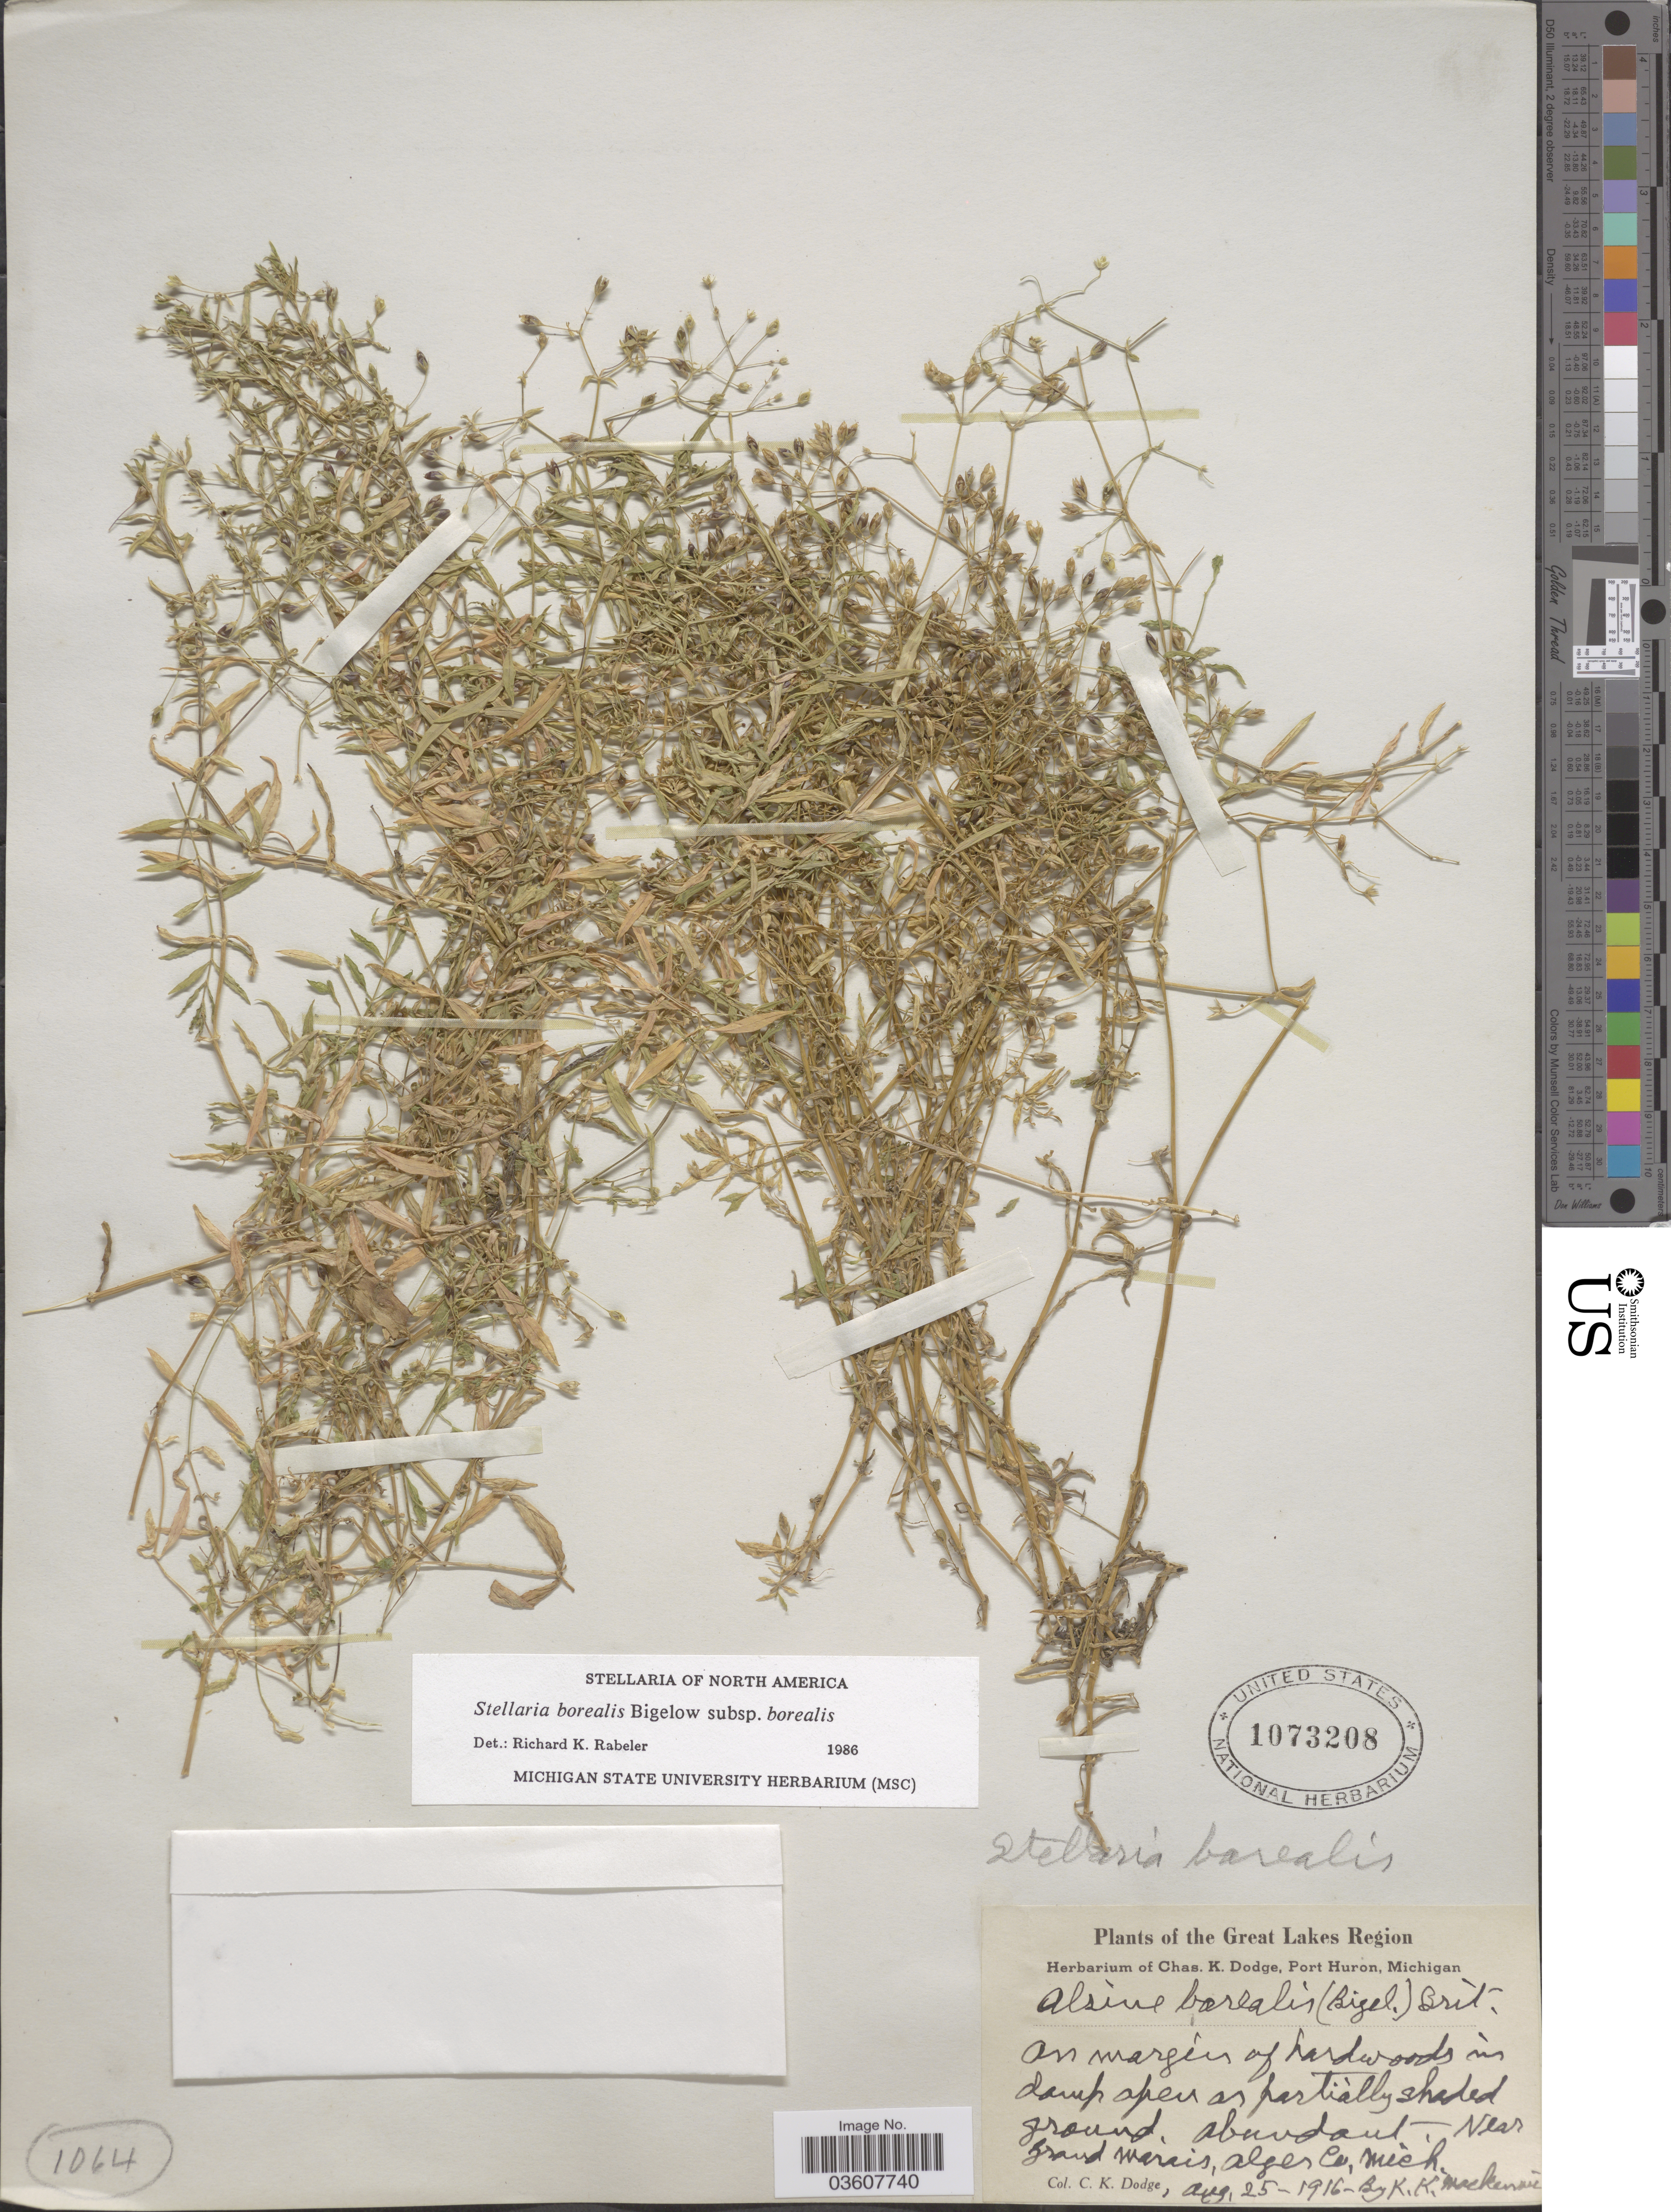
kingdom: Plantae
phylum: Tracheophyta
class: Magnoliopsida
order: Caryophyllales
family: Caryophyllaceae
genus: Stellaria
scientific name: Stellaria borealis subsp. borealis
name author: Bigelow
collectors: C. K. Dodge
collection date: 1916-08-25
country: United States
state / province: Michigan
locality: The Great Lakes region. Near Grand Marais, Alger Co.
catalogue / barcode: US 1073208